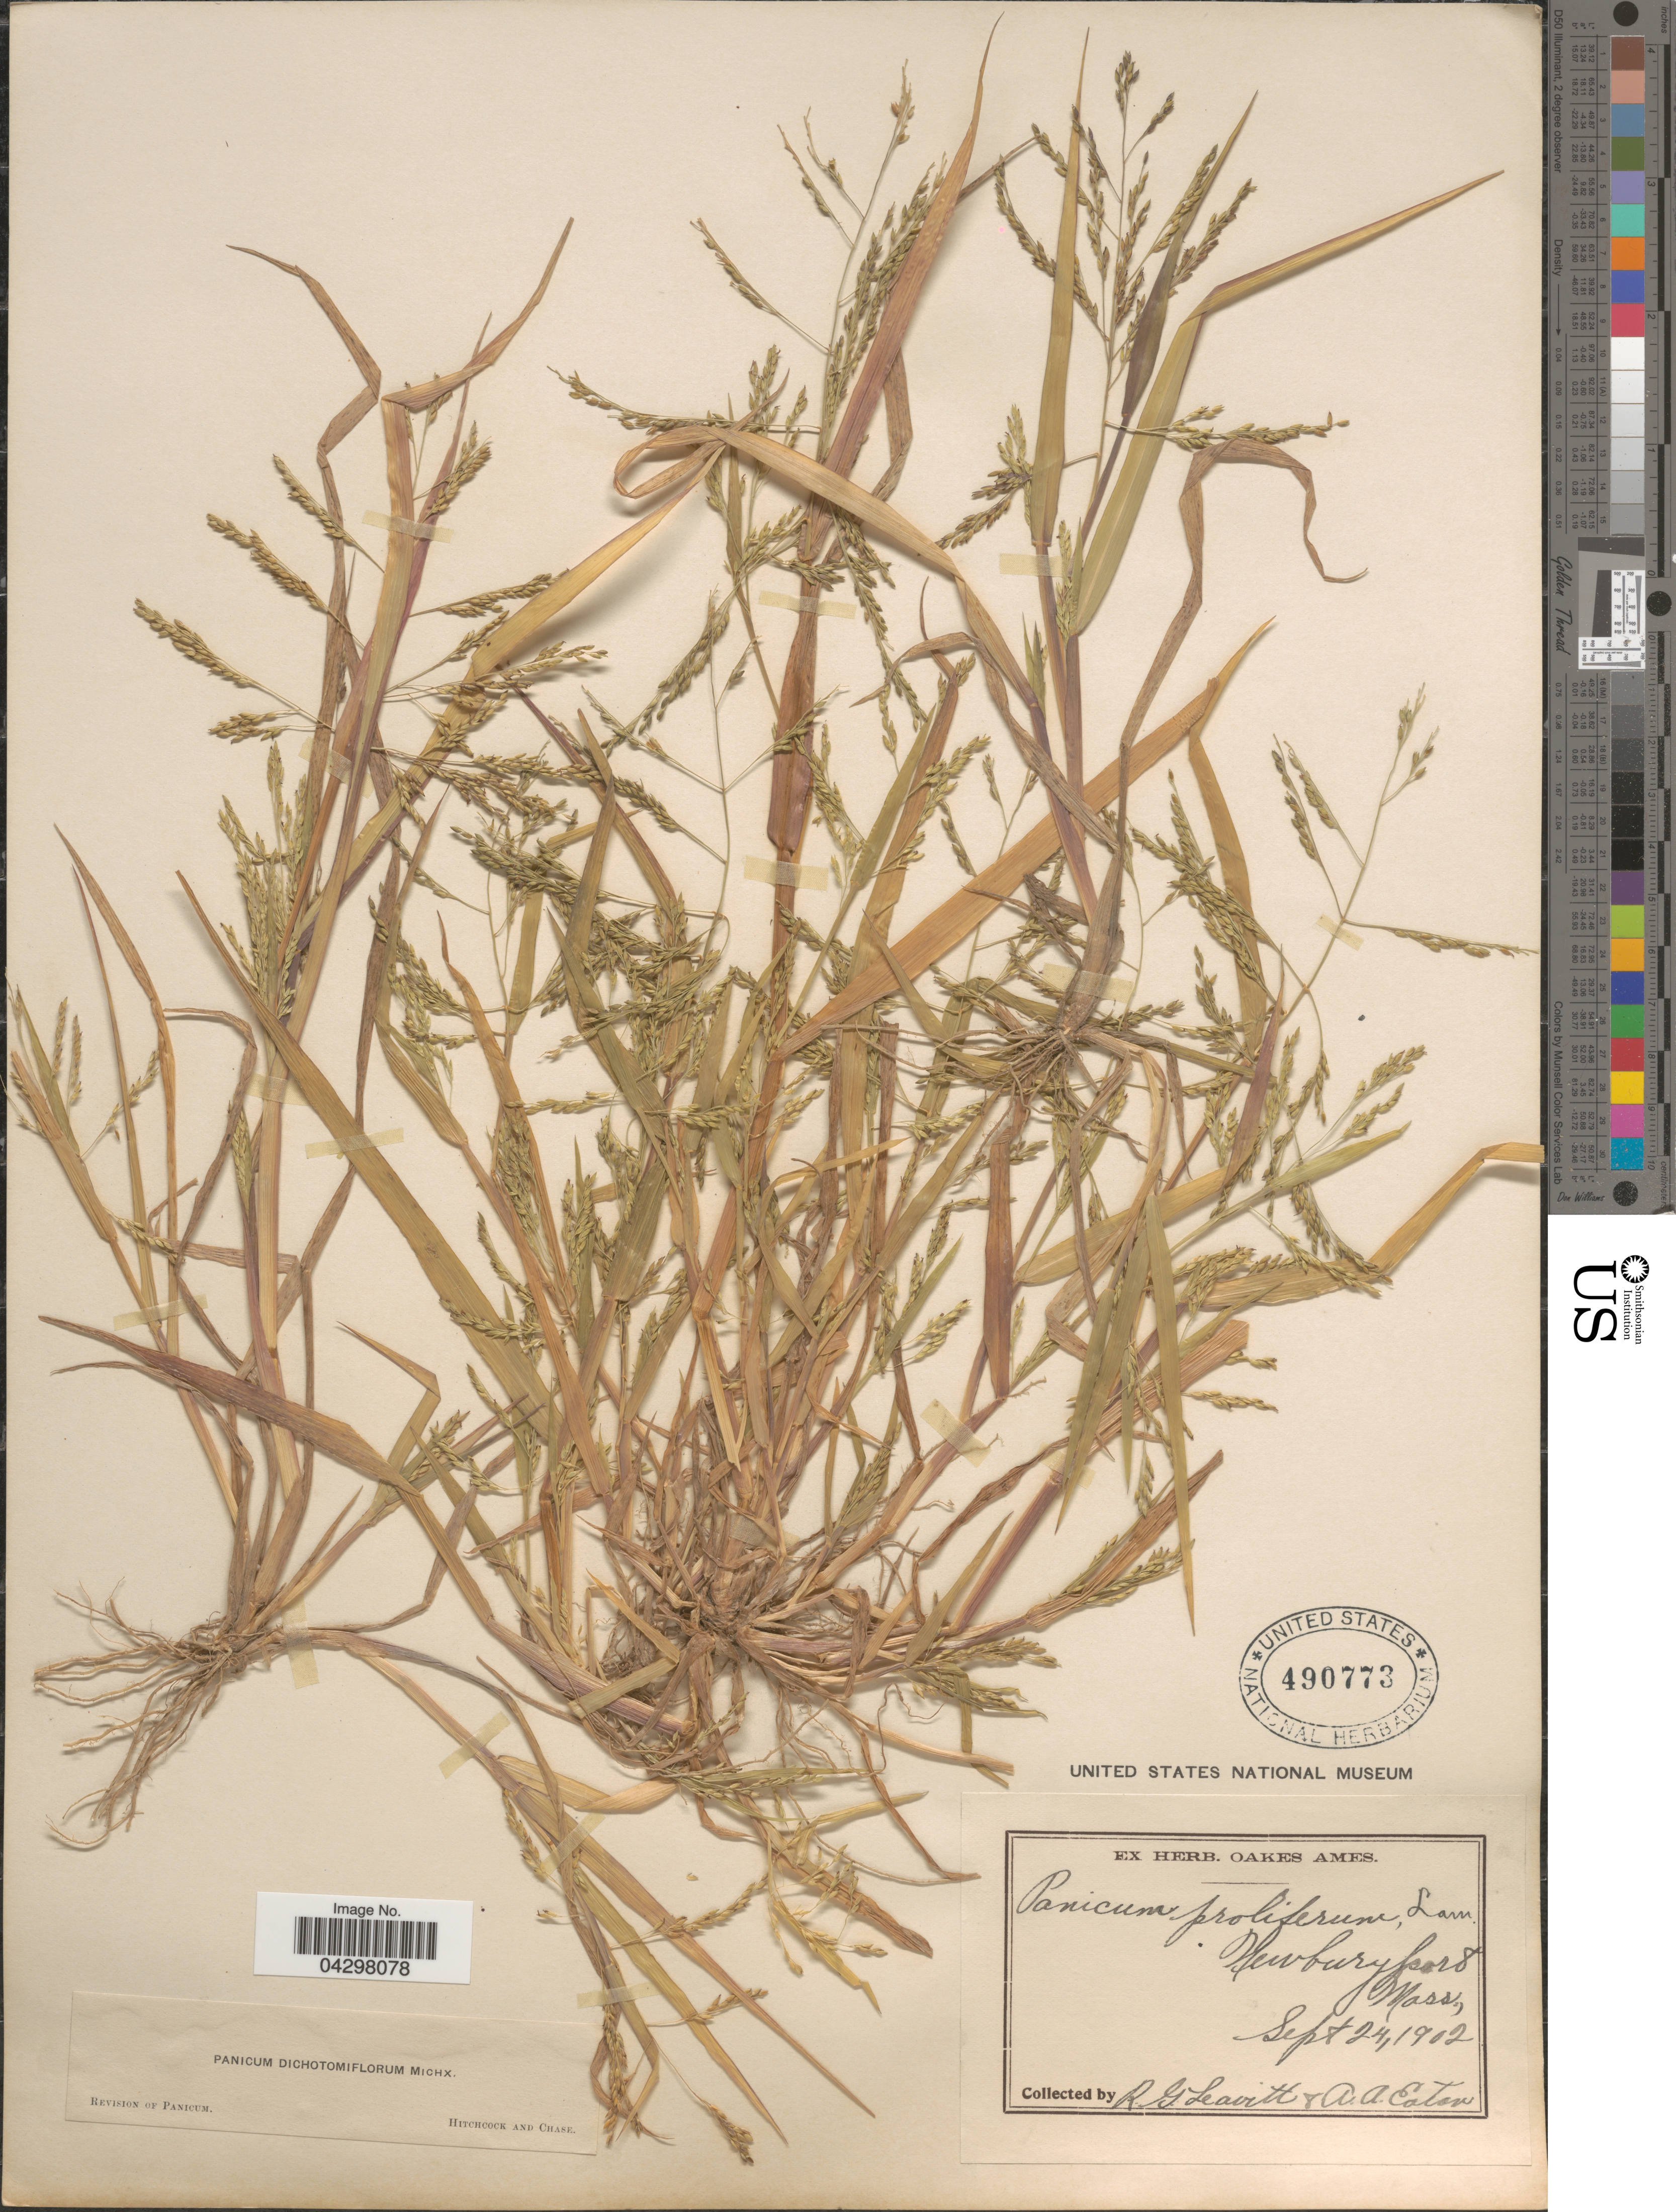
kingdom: Plantae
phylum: Tracheophyta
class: Liliopsida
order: Poales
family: Poaceae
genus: Panicum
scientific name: Panicum dichotomiflorum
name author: Michx.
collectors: R. G. Leavitt & A. A. Eaton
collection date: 1902-09-24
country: United States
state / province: Massachusetts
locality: Newburyport.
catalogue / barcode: US 490773